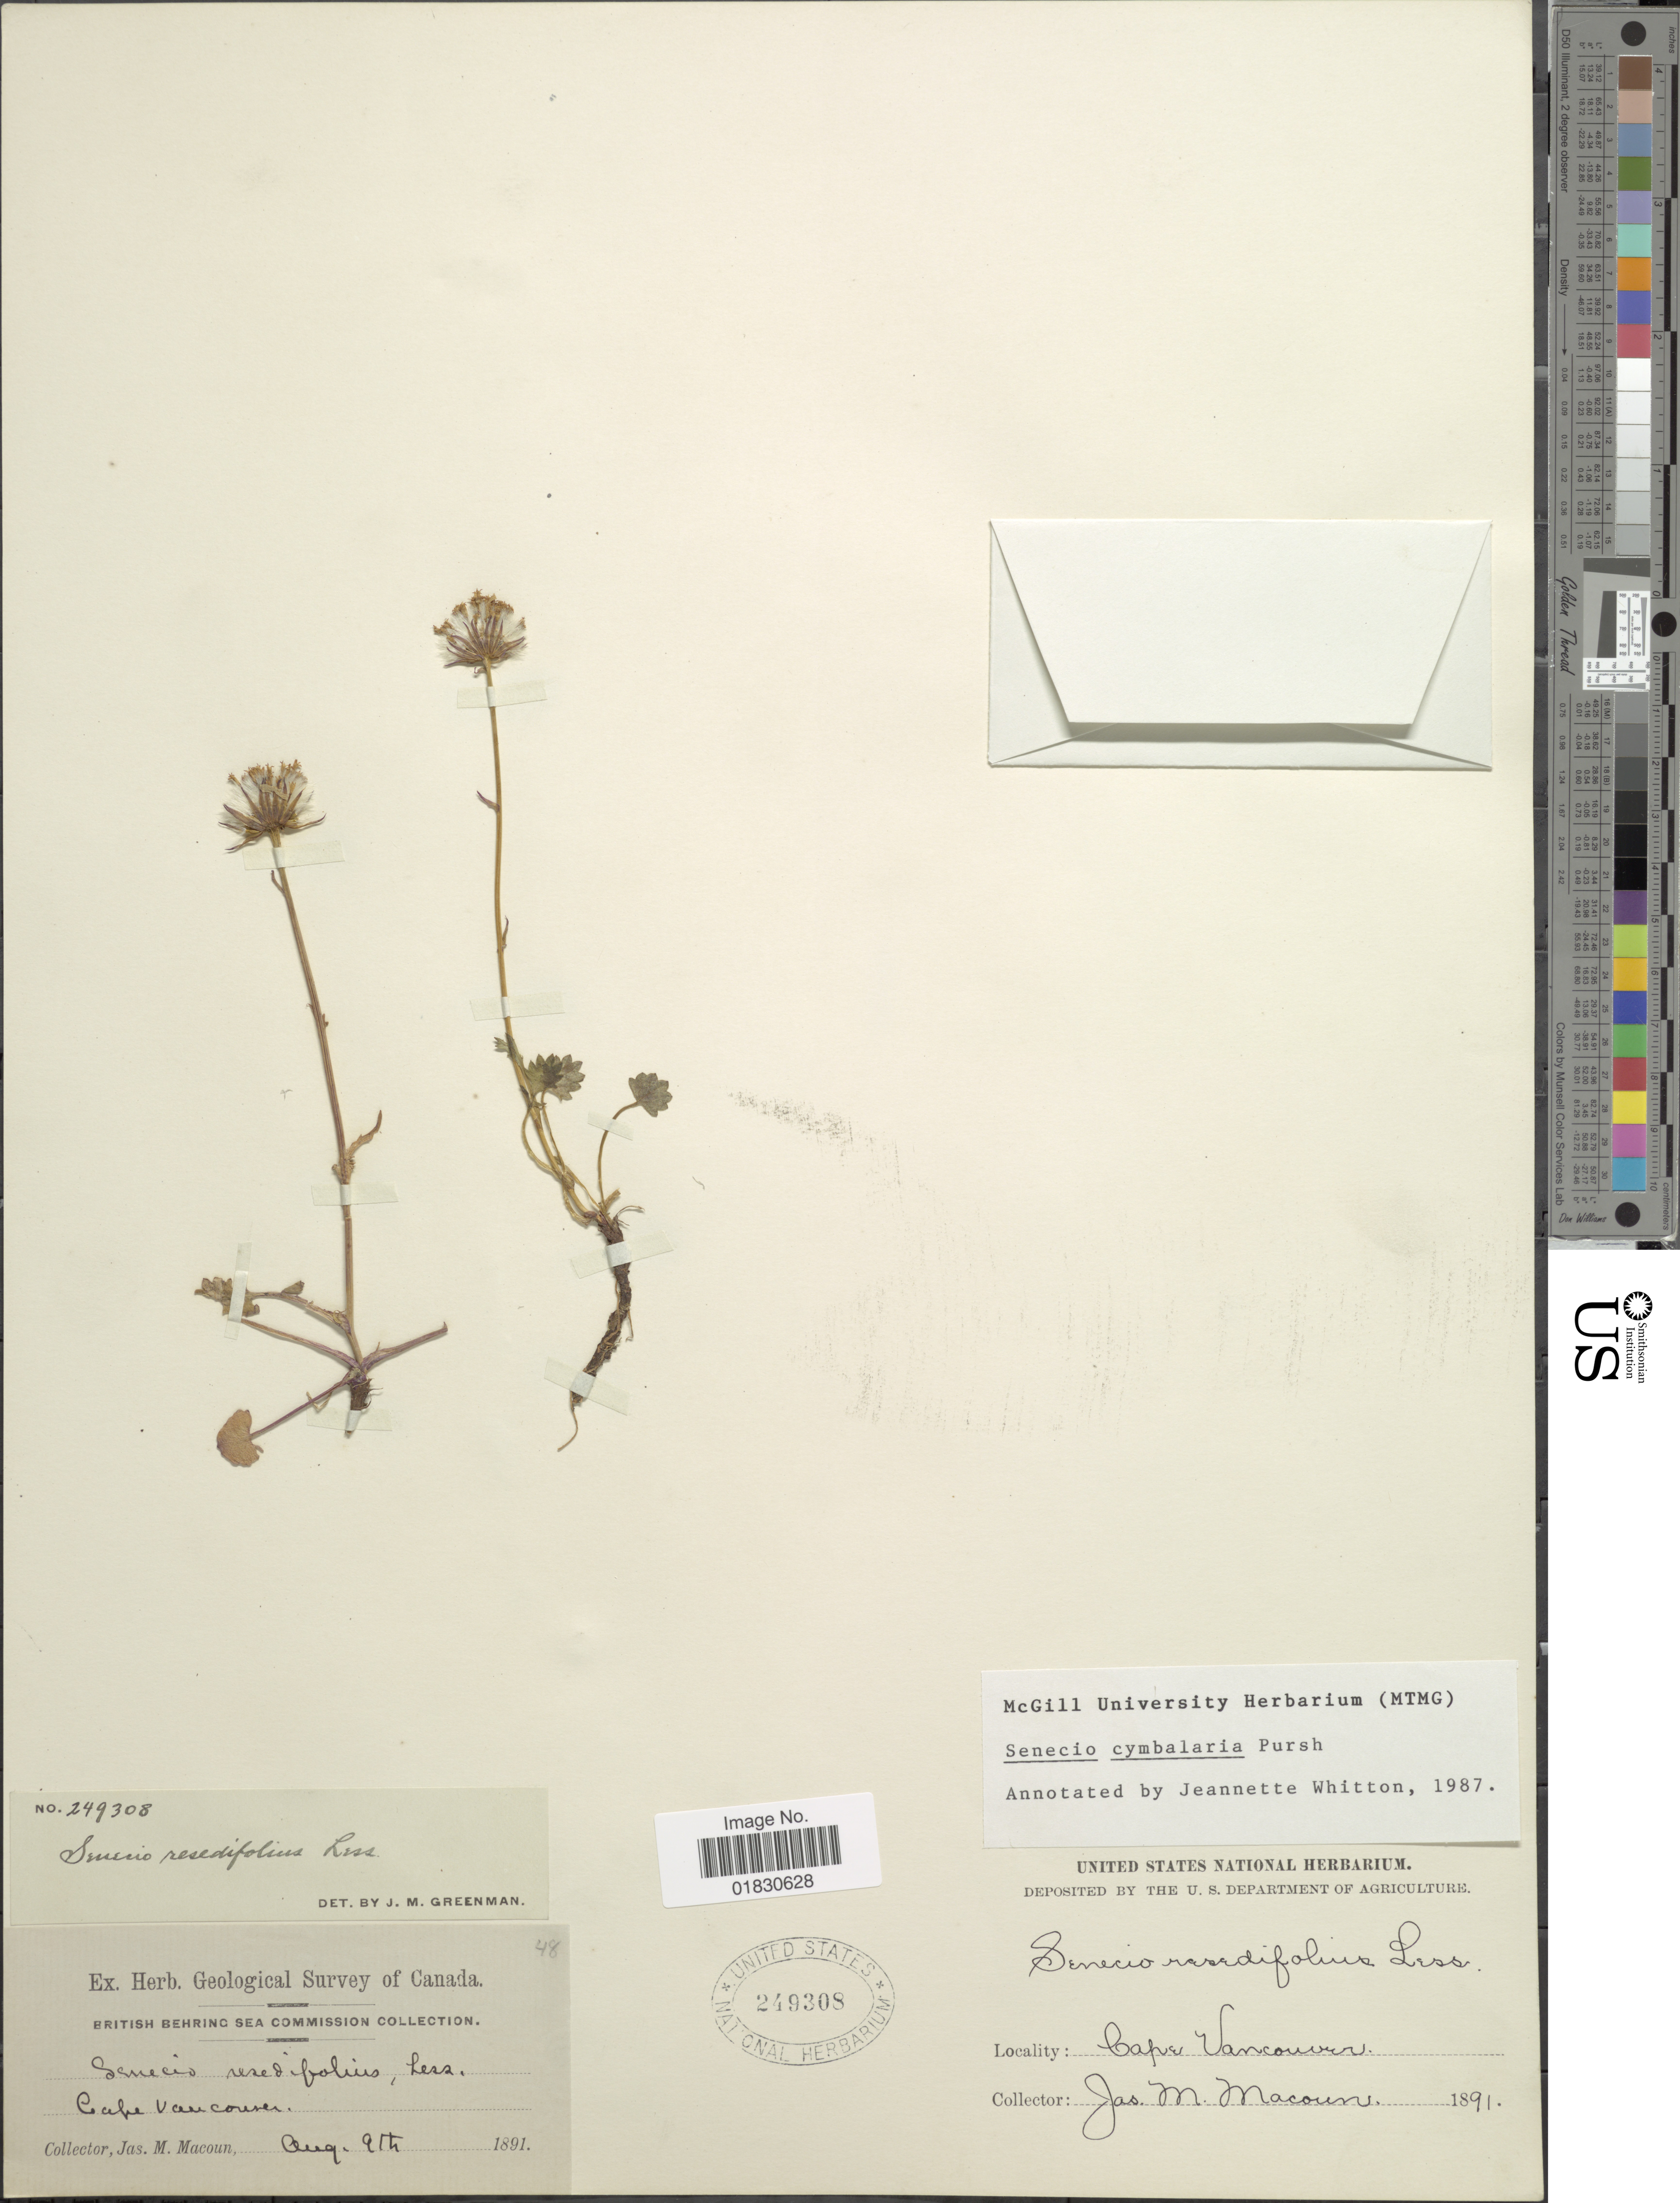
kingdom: Plantae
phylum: Tracheophyta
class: Magnoliopsida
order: Asterales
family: Asteraceae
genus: Packera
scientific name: Packera cymbalaria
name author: (Pursh) W.A. Weber & Á. Löve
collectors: J. M. Macoun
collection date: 1891-08-09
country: United States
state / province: Alaska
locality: British Behring Sea Commision, Cape Vancouver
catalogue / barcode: US 249308